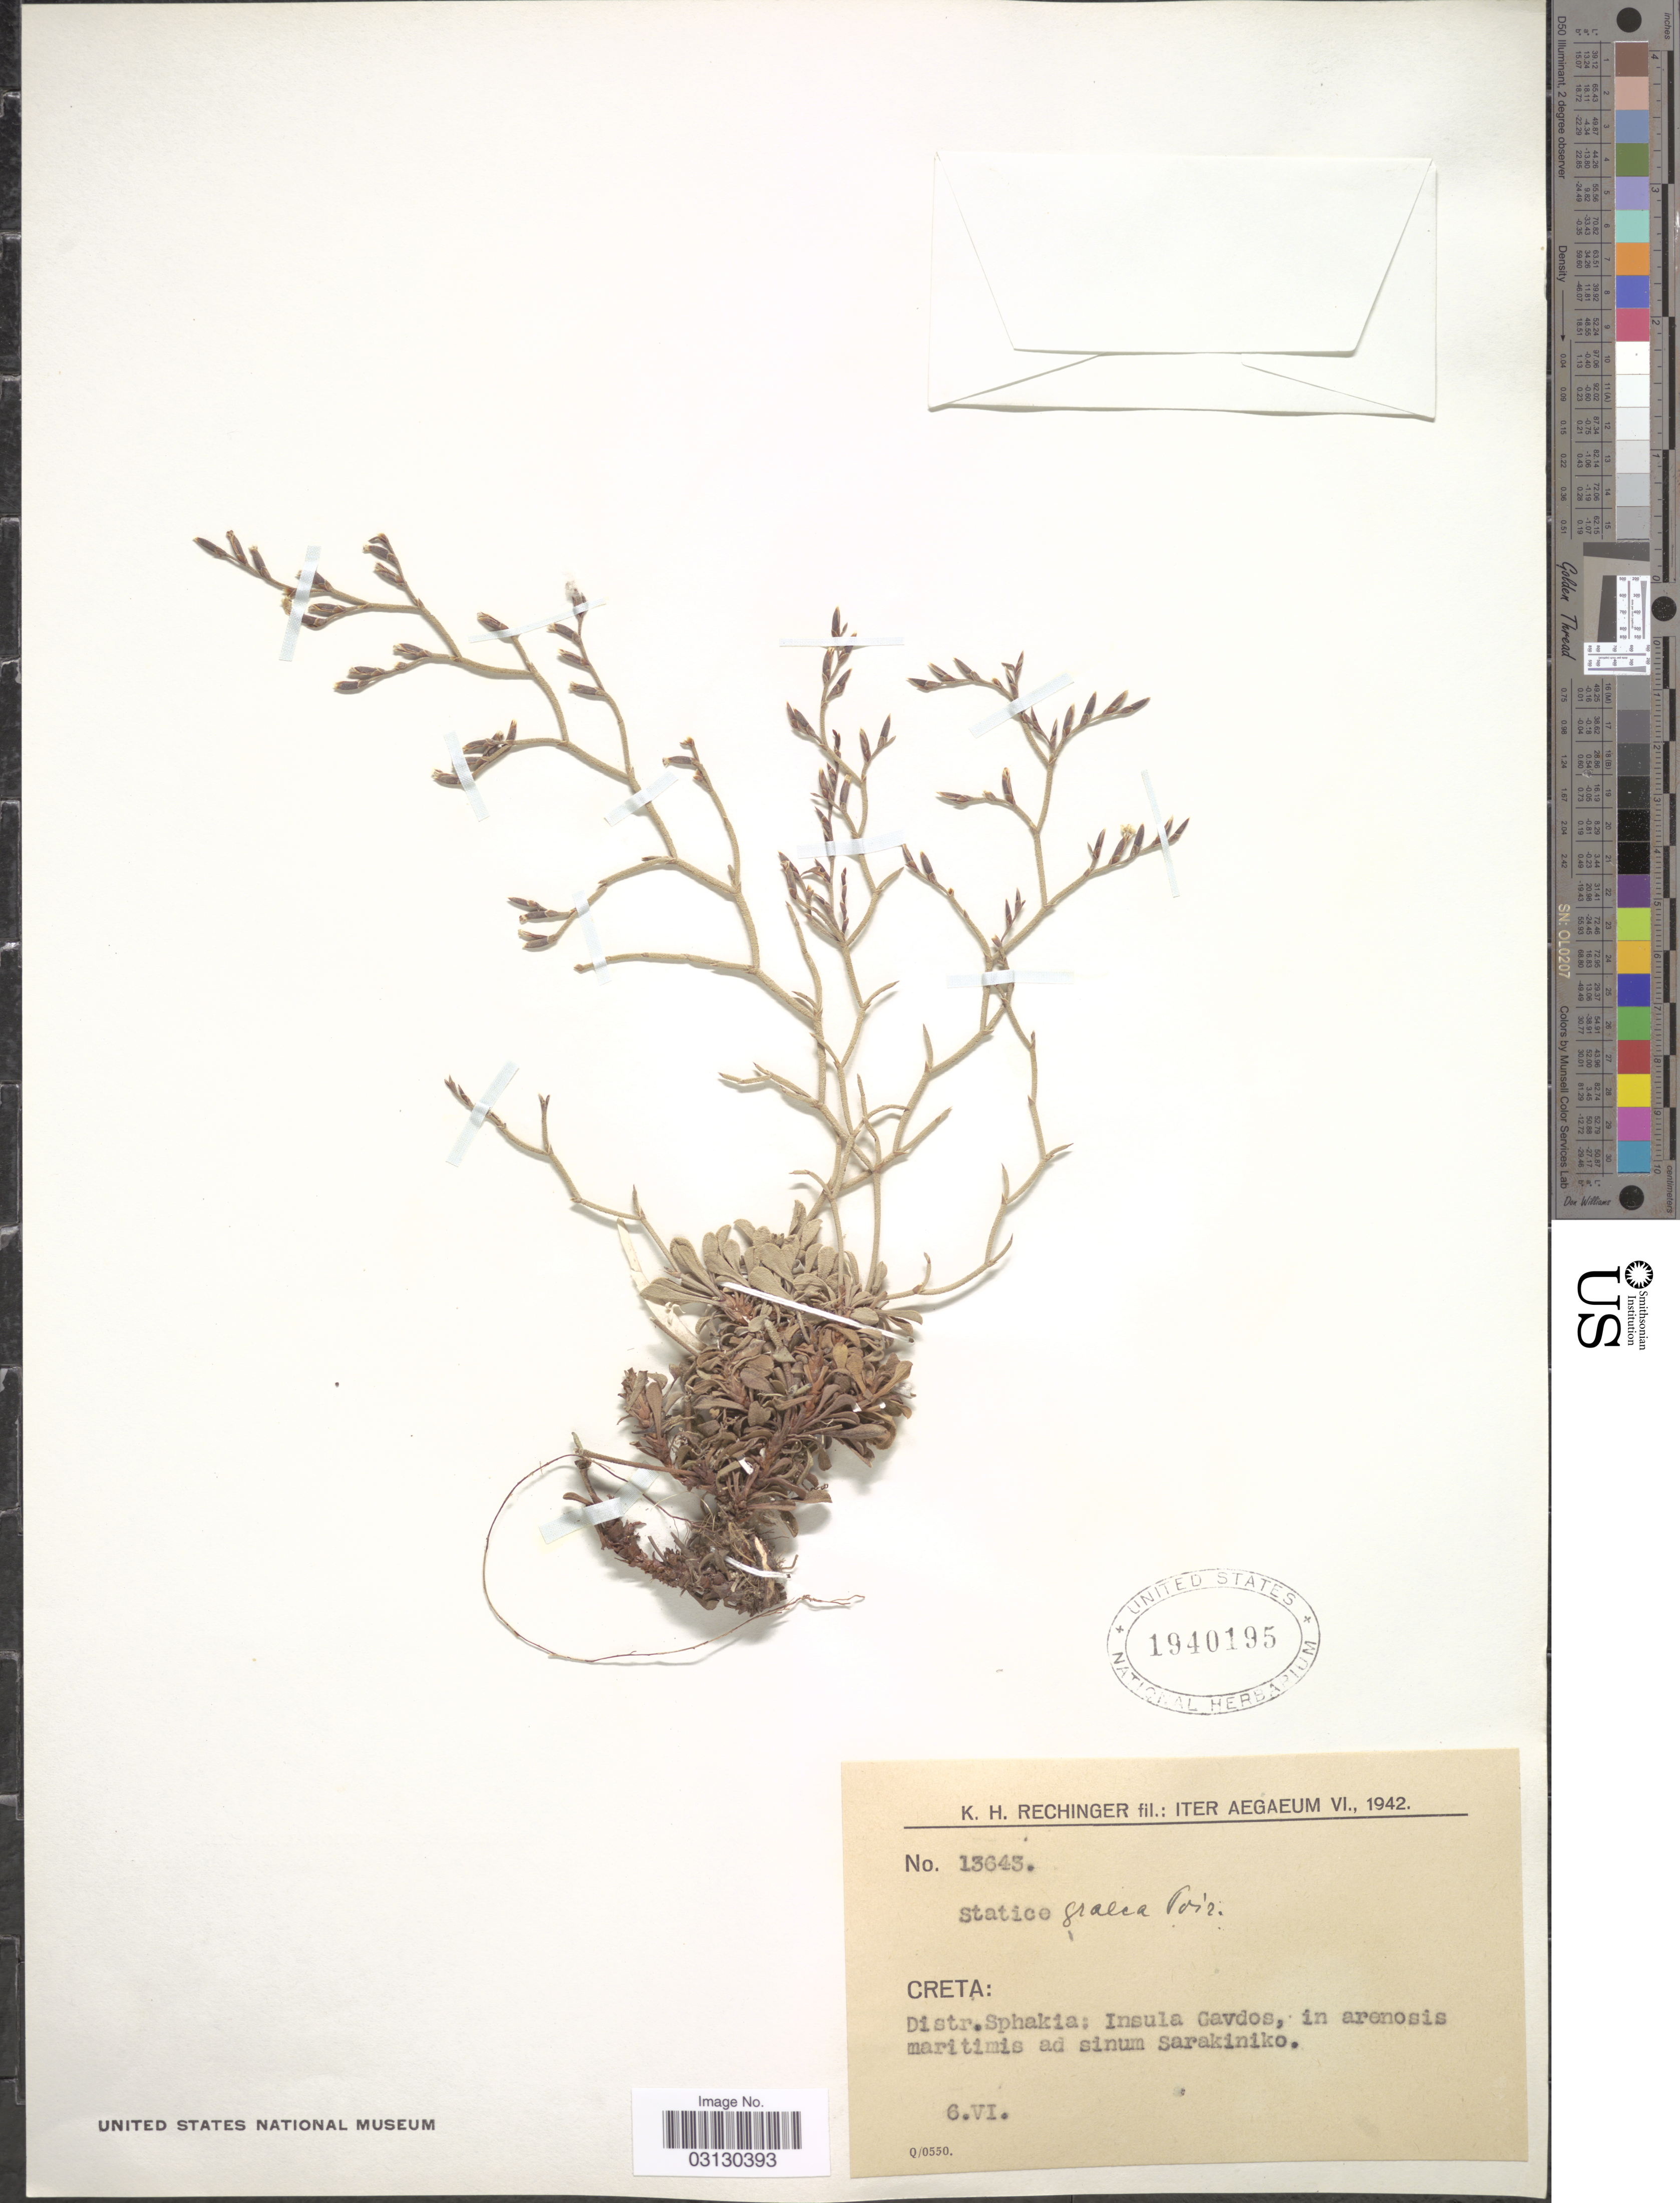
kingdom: Plantae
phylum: Tracheophyta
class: Magnoliopsida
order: Caryophyllales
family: Plumbaginaceae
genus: Limonium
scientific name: Limonium graecum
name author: (Poir.) Kuntze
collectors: K. H. Rechinger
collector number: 13643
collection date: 1942-06-06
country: Greece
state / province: Crete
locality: Aegaeum, Creta: Distr. Sphakia: Insula Gavdos, in arenosis maritimis ad sinum Sarakiniko.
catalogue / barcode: US 1940195